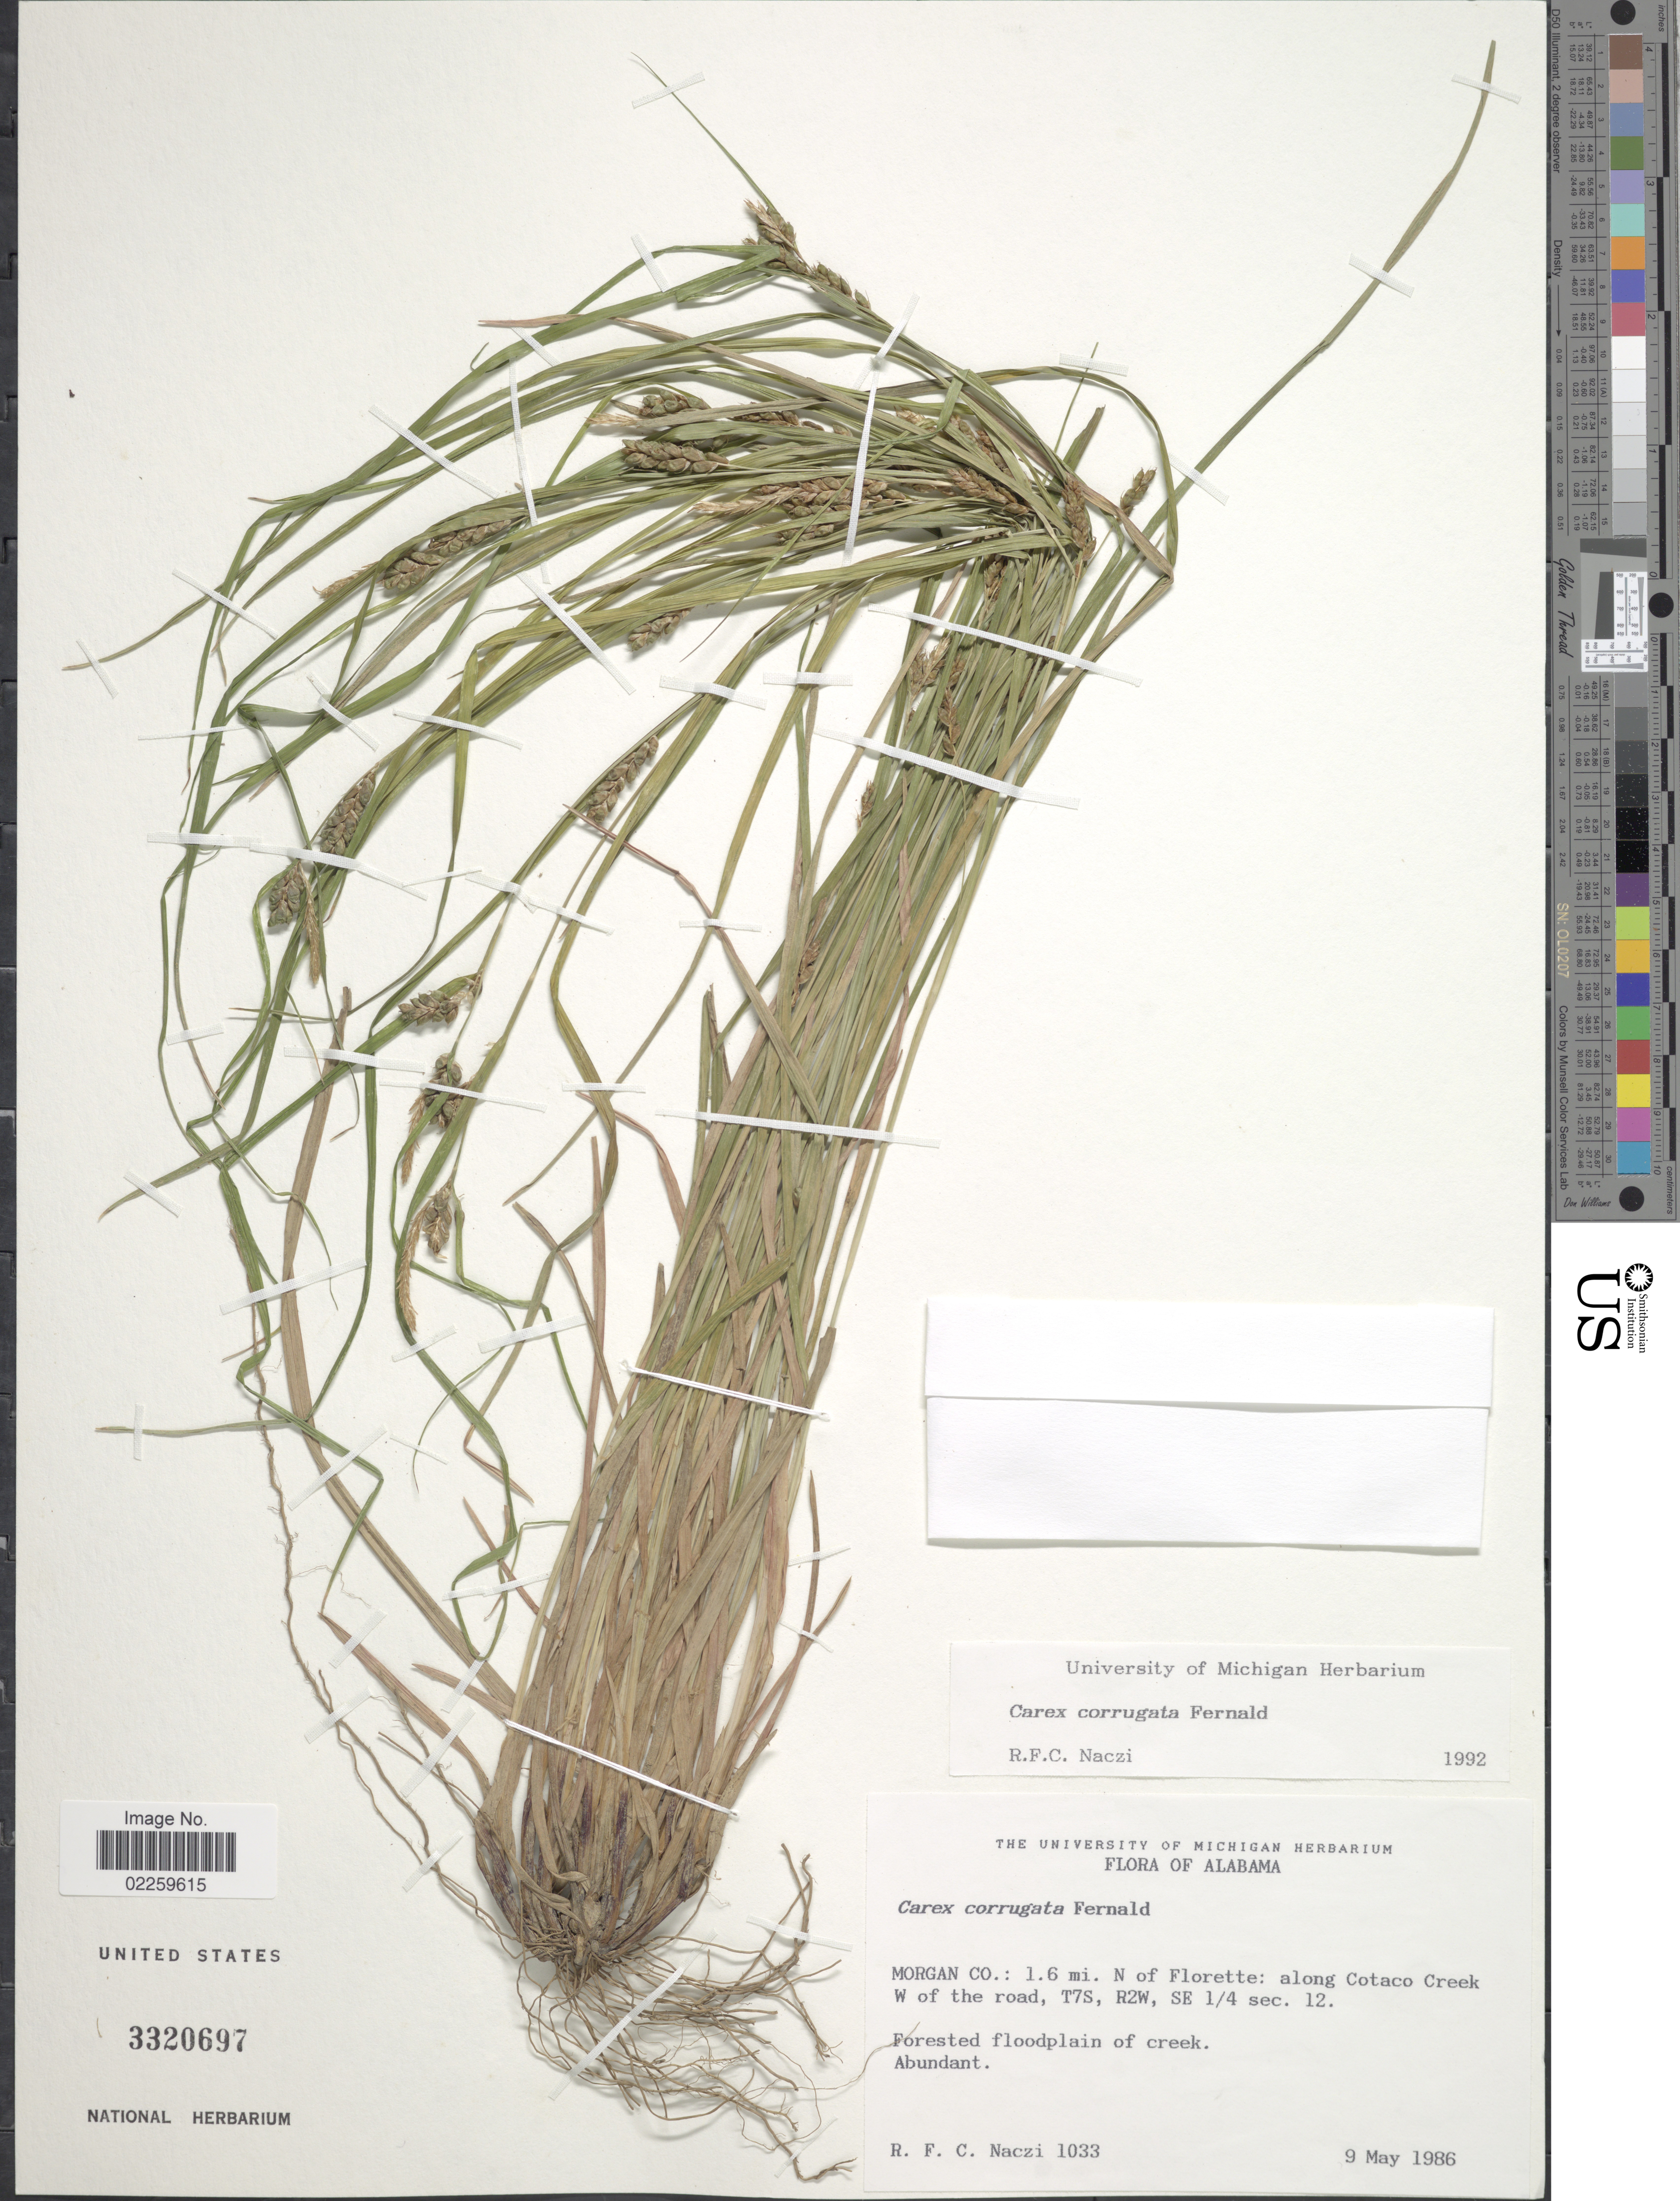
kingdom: Plantae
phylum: Tracheophyta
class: Liliopsida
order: Poales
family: Cyperaceae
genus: Carex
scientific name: Carex corrugata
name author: Fernald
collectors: R. F. C. Naczi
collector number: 1033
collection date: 1986-05-09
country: United States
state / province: Alabama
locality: Alabama, Morgan Co.; 1.6 mi. N of Florette: along Cotaco Creek W of the road, T7S;, R2W, SE ¼ sec. 12.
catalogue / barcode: US 3320697